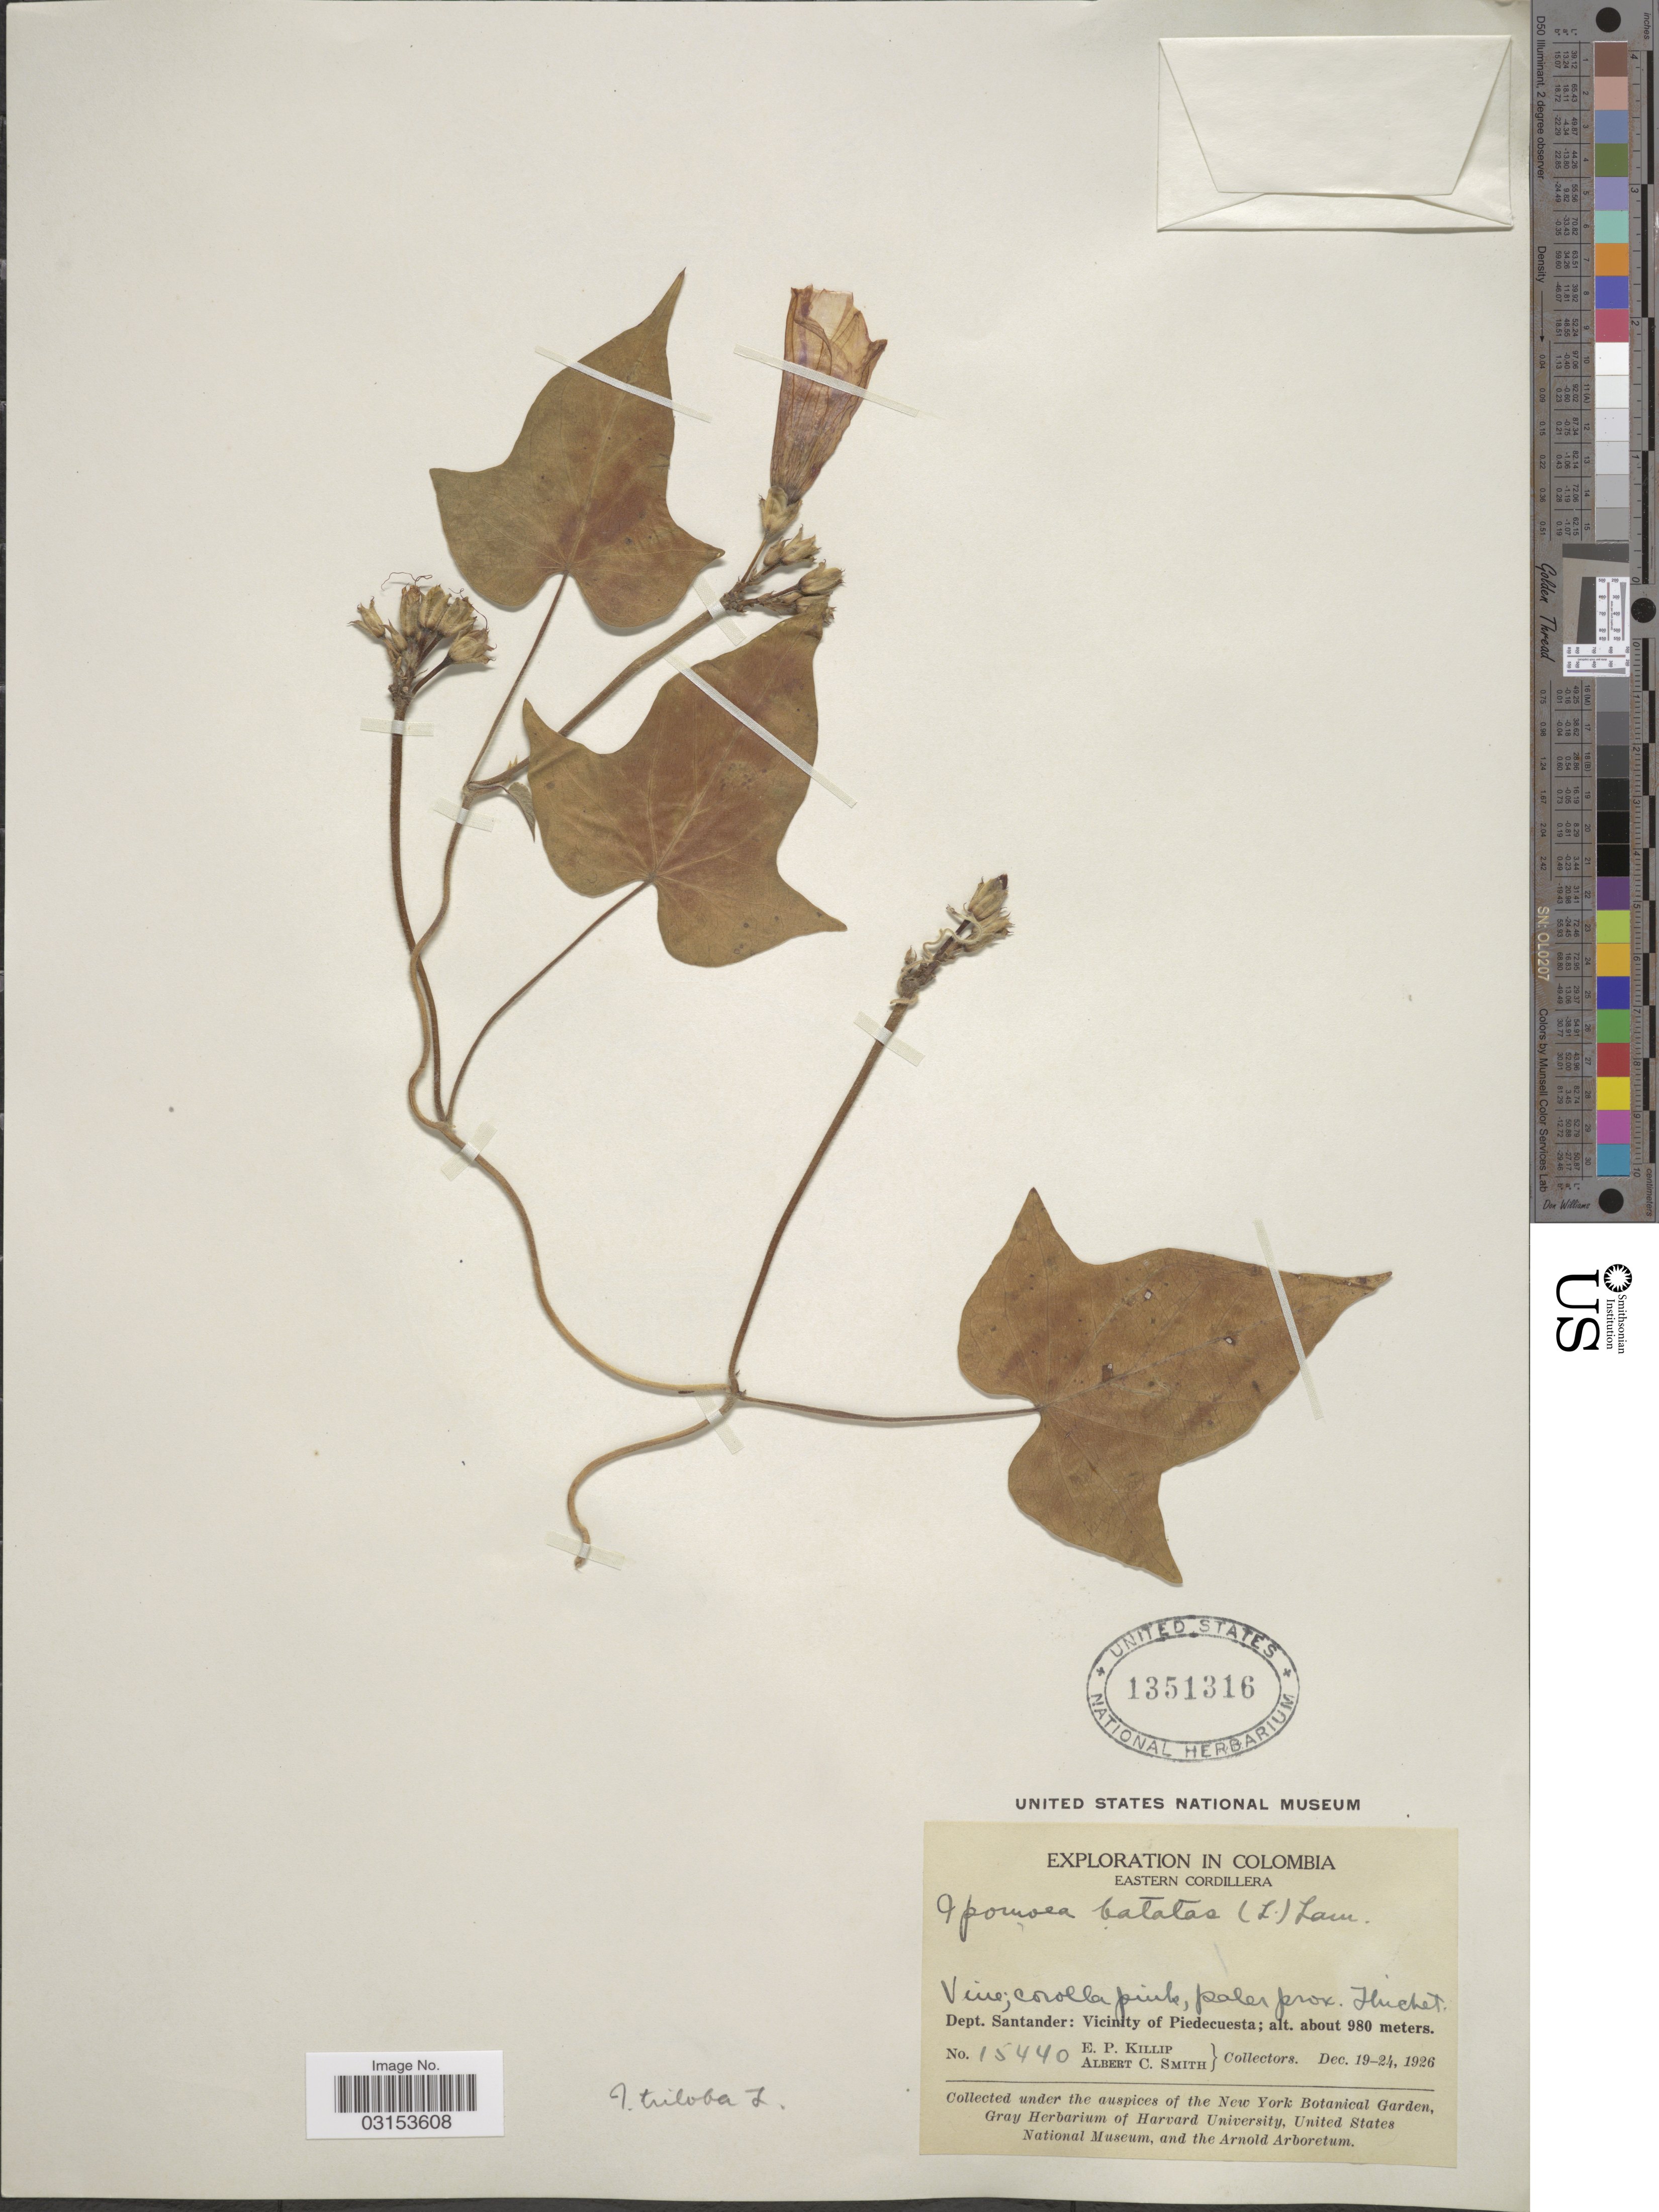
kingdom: Plantae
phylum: Tracheophyta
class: Magnoliopsida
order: Solanales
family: Convolvulaceae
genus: Ipomoea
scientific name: Ipomoea triloba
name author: L.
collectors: E. P. Killip & A. C. Smith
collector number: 15440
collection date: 1926-12-19/1926-12-24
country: Colombia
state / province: Santander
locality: Eastern Cordillera. Dept. Santander: Vicinity of Piedecuesta.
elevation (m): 980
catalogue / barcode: US 1351316